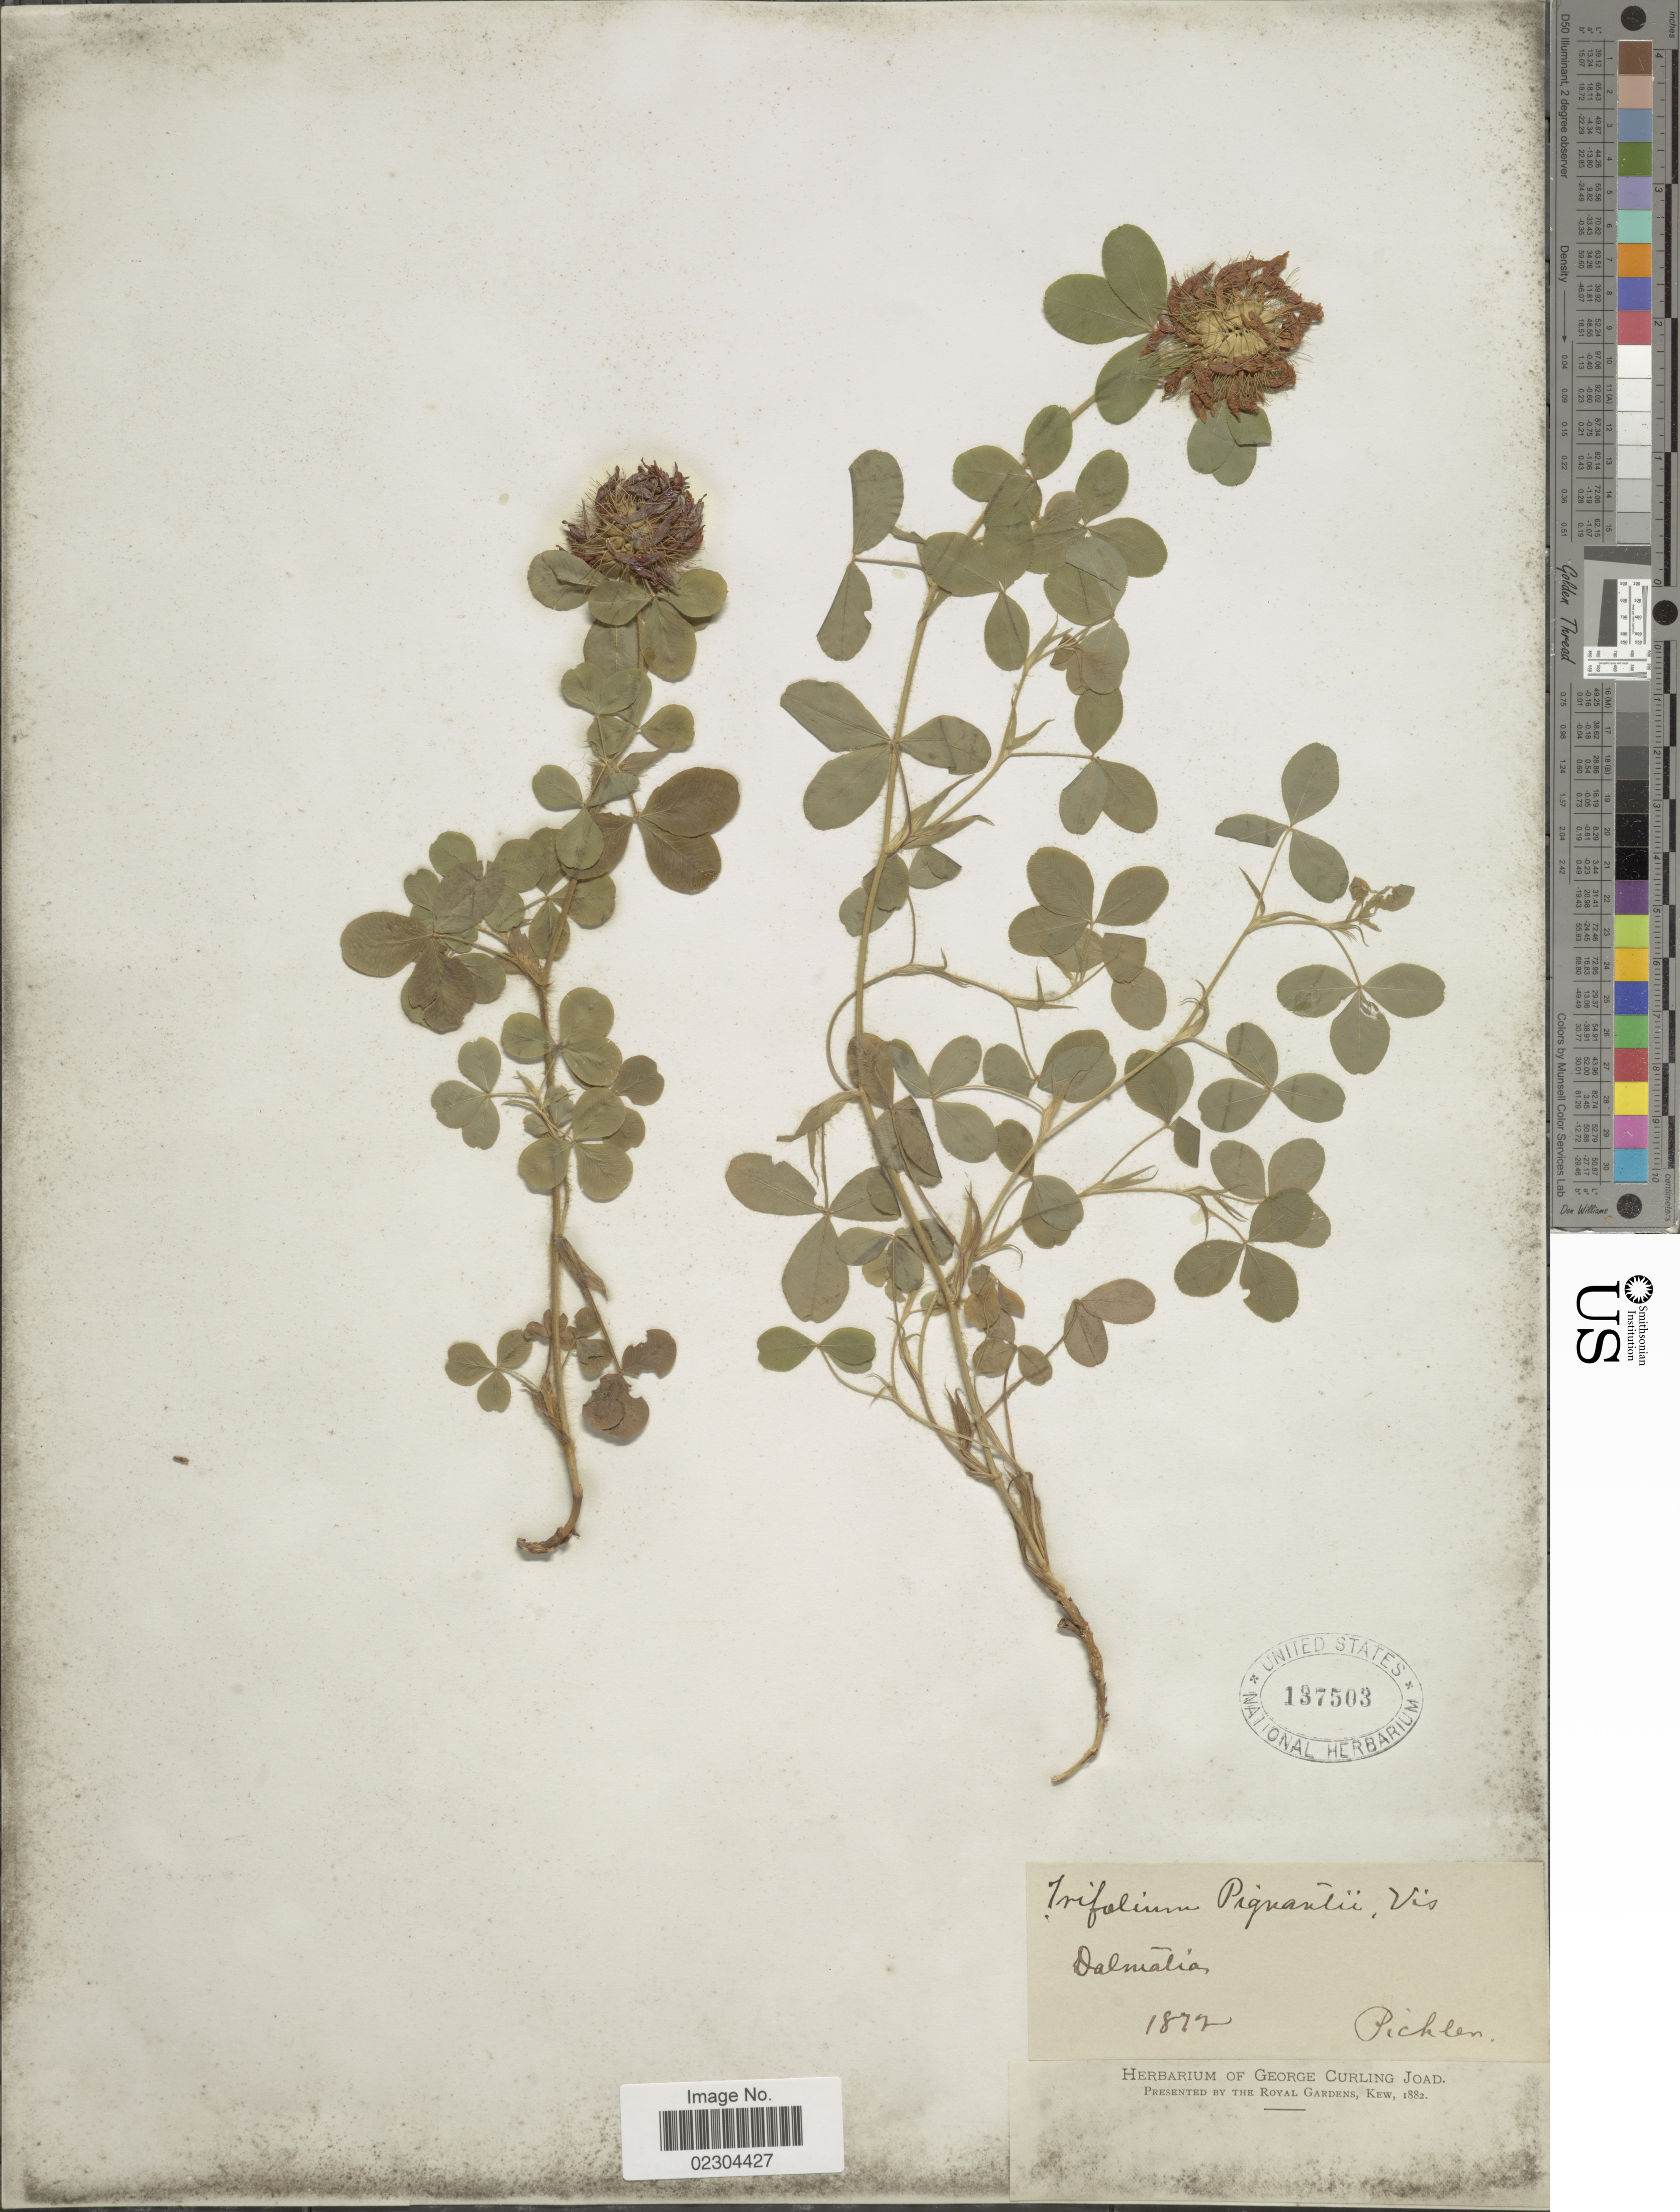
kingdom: Plantae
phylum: Tracheophyta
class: Magnoliopsida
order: Fabales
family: Fabaceae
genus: Trifolium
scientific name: Trifolium pignantii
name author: Fauché & Chaub.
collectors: Pichler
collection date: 1879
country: Croatia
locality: Dalmatia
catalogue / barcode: US 137503